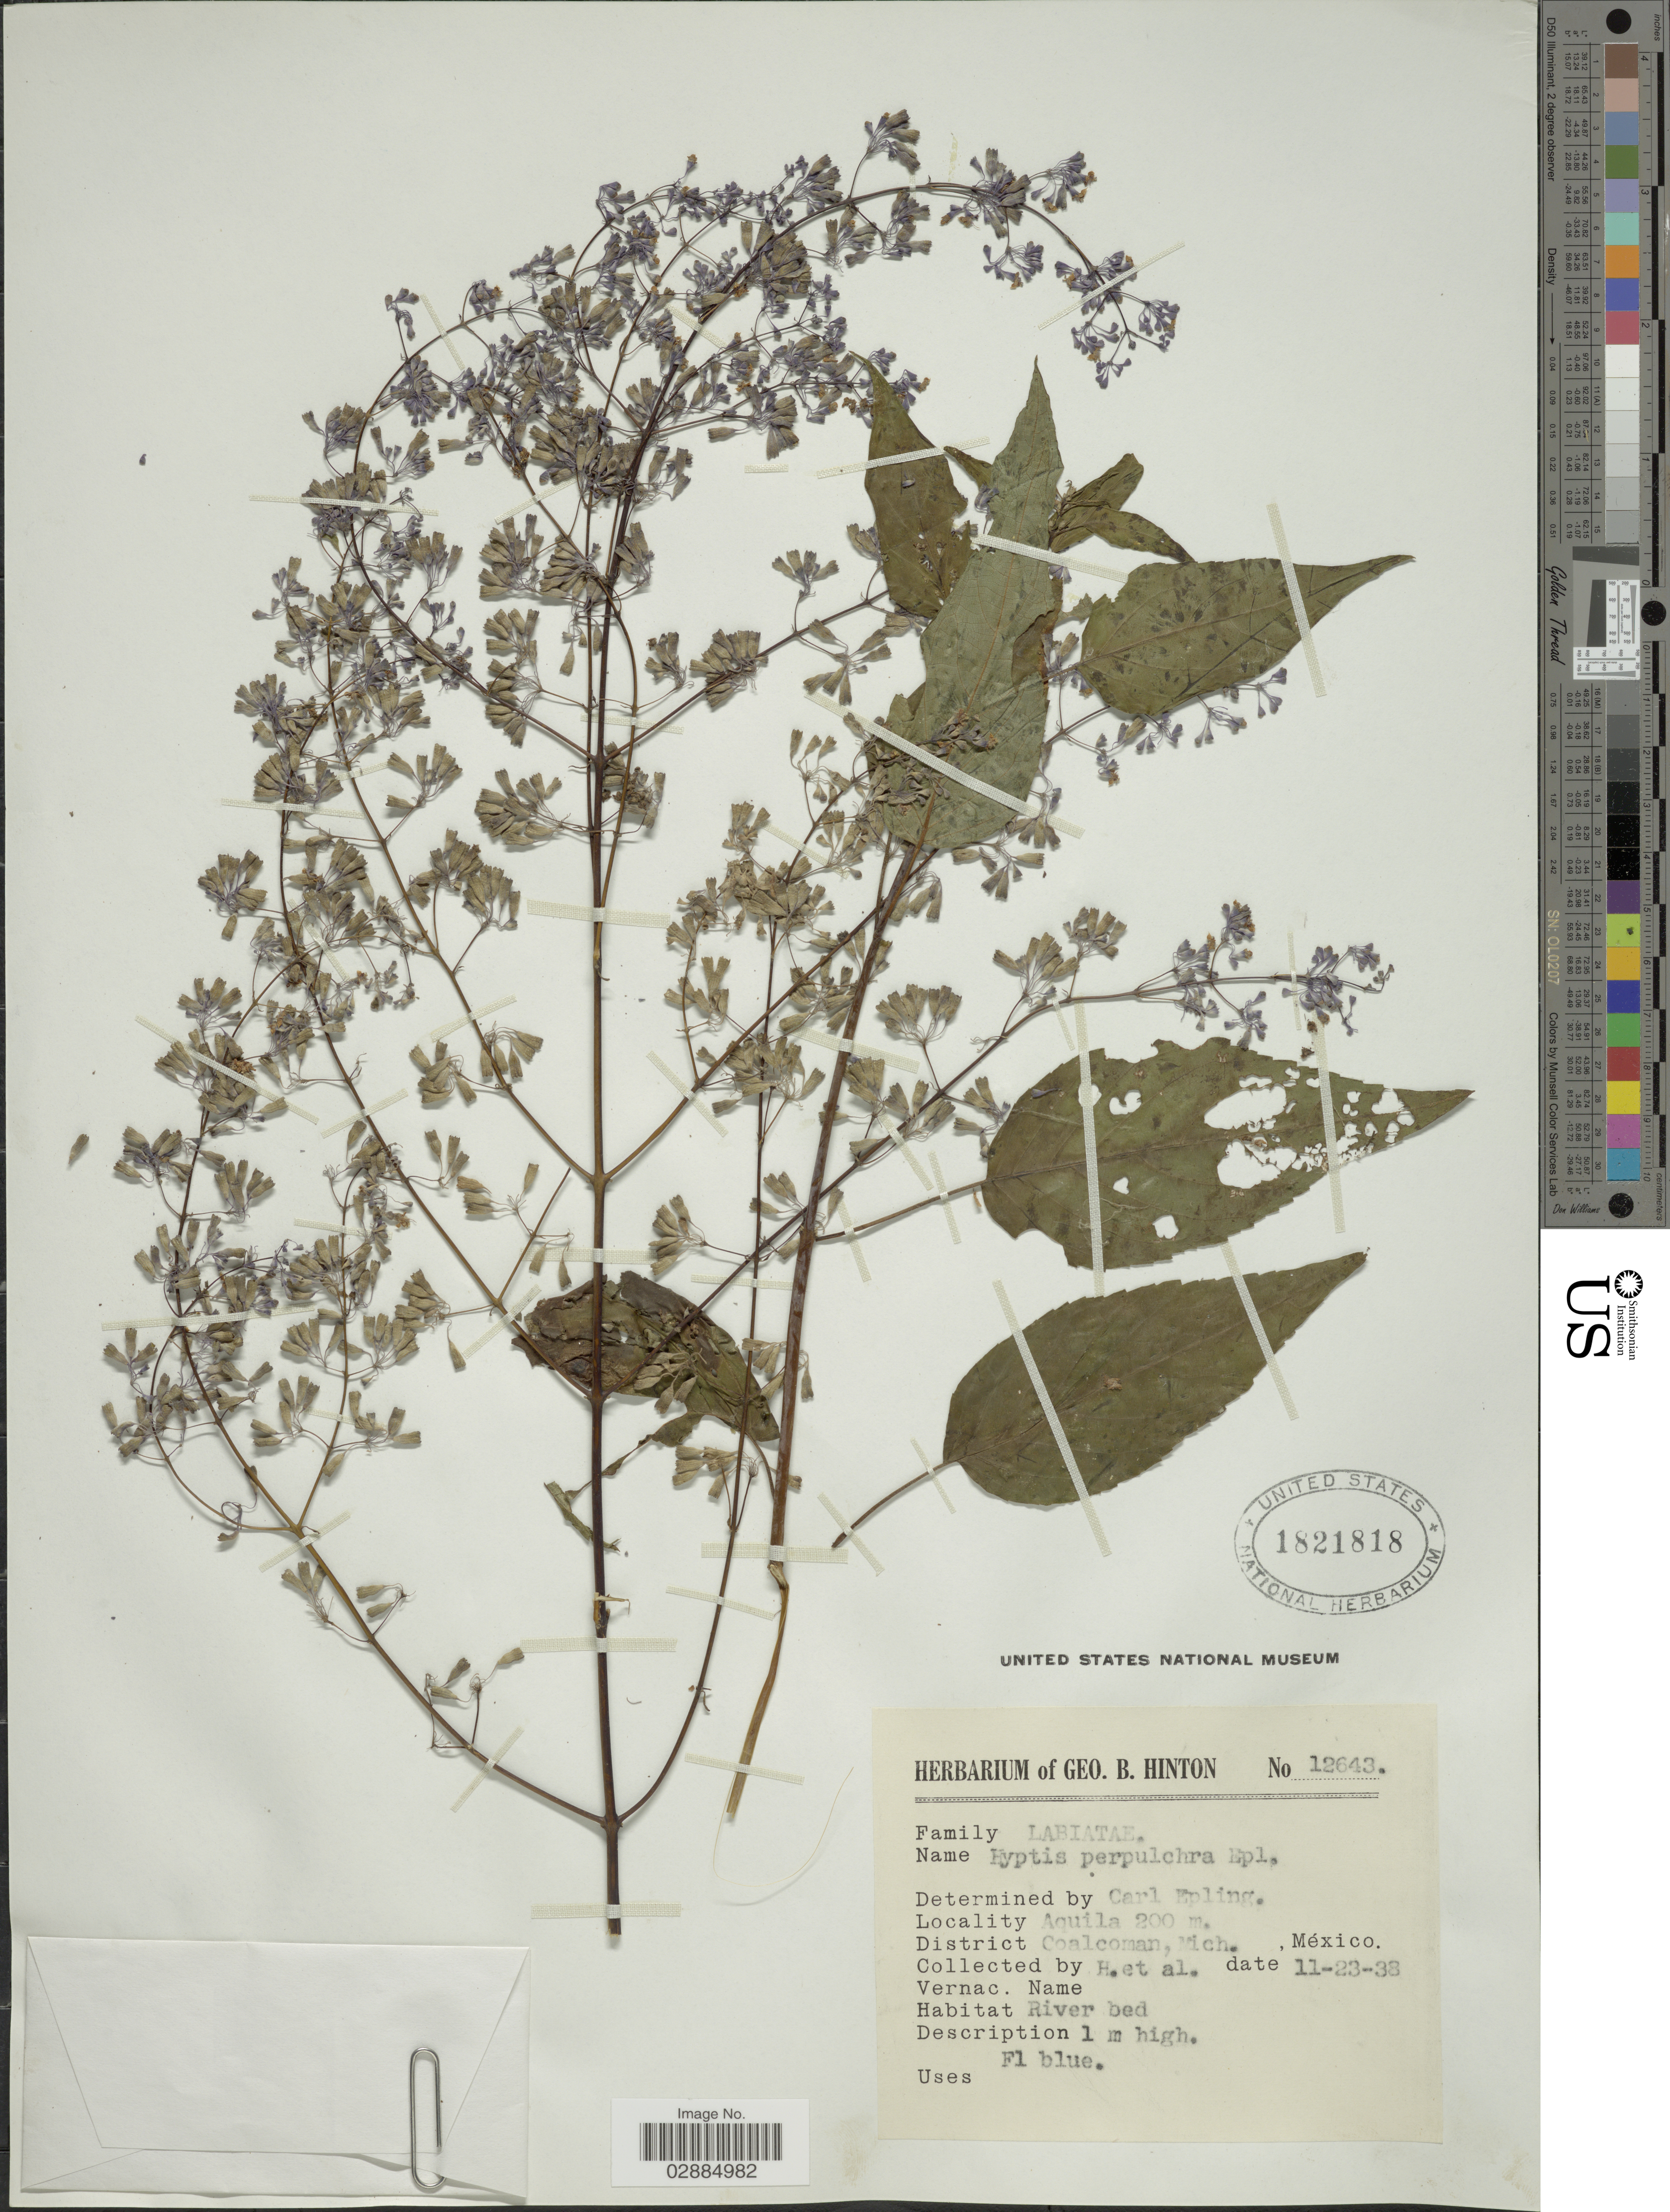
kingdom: Plantae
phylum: Tracheophyta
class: Magnoliopsida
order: Lamiales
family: Lamiaceae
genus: Hyptis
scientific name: Hyptis perpulchra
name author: Epling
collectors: G. B. Hinton & et al.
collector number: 12643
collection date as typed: Transcribed d/m/y: 23/11/38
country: Mexico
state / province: Michoacán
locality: Aquila, District Coalcoman, Mich., México.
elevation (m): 200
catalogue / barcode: US 1821818